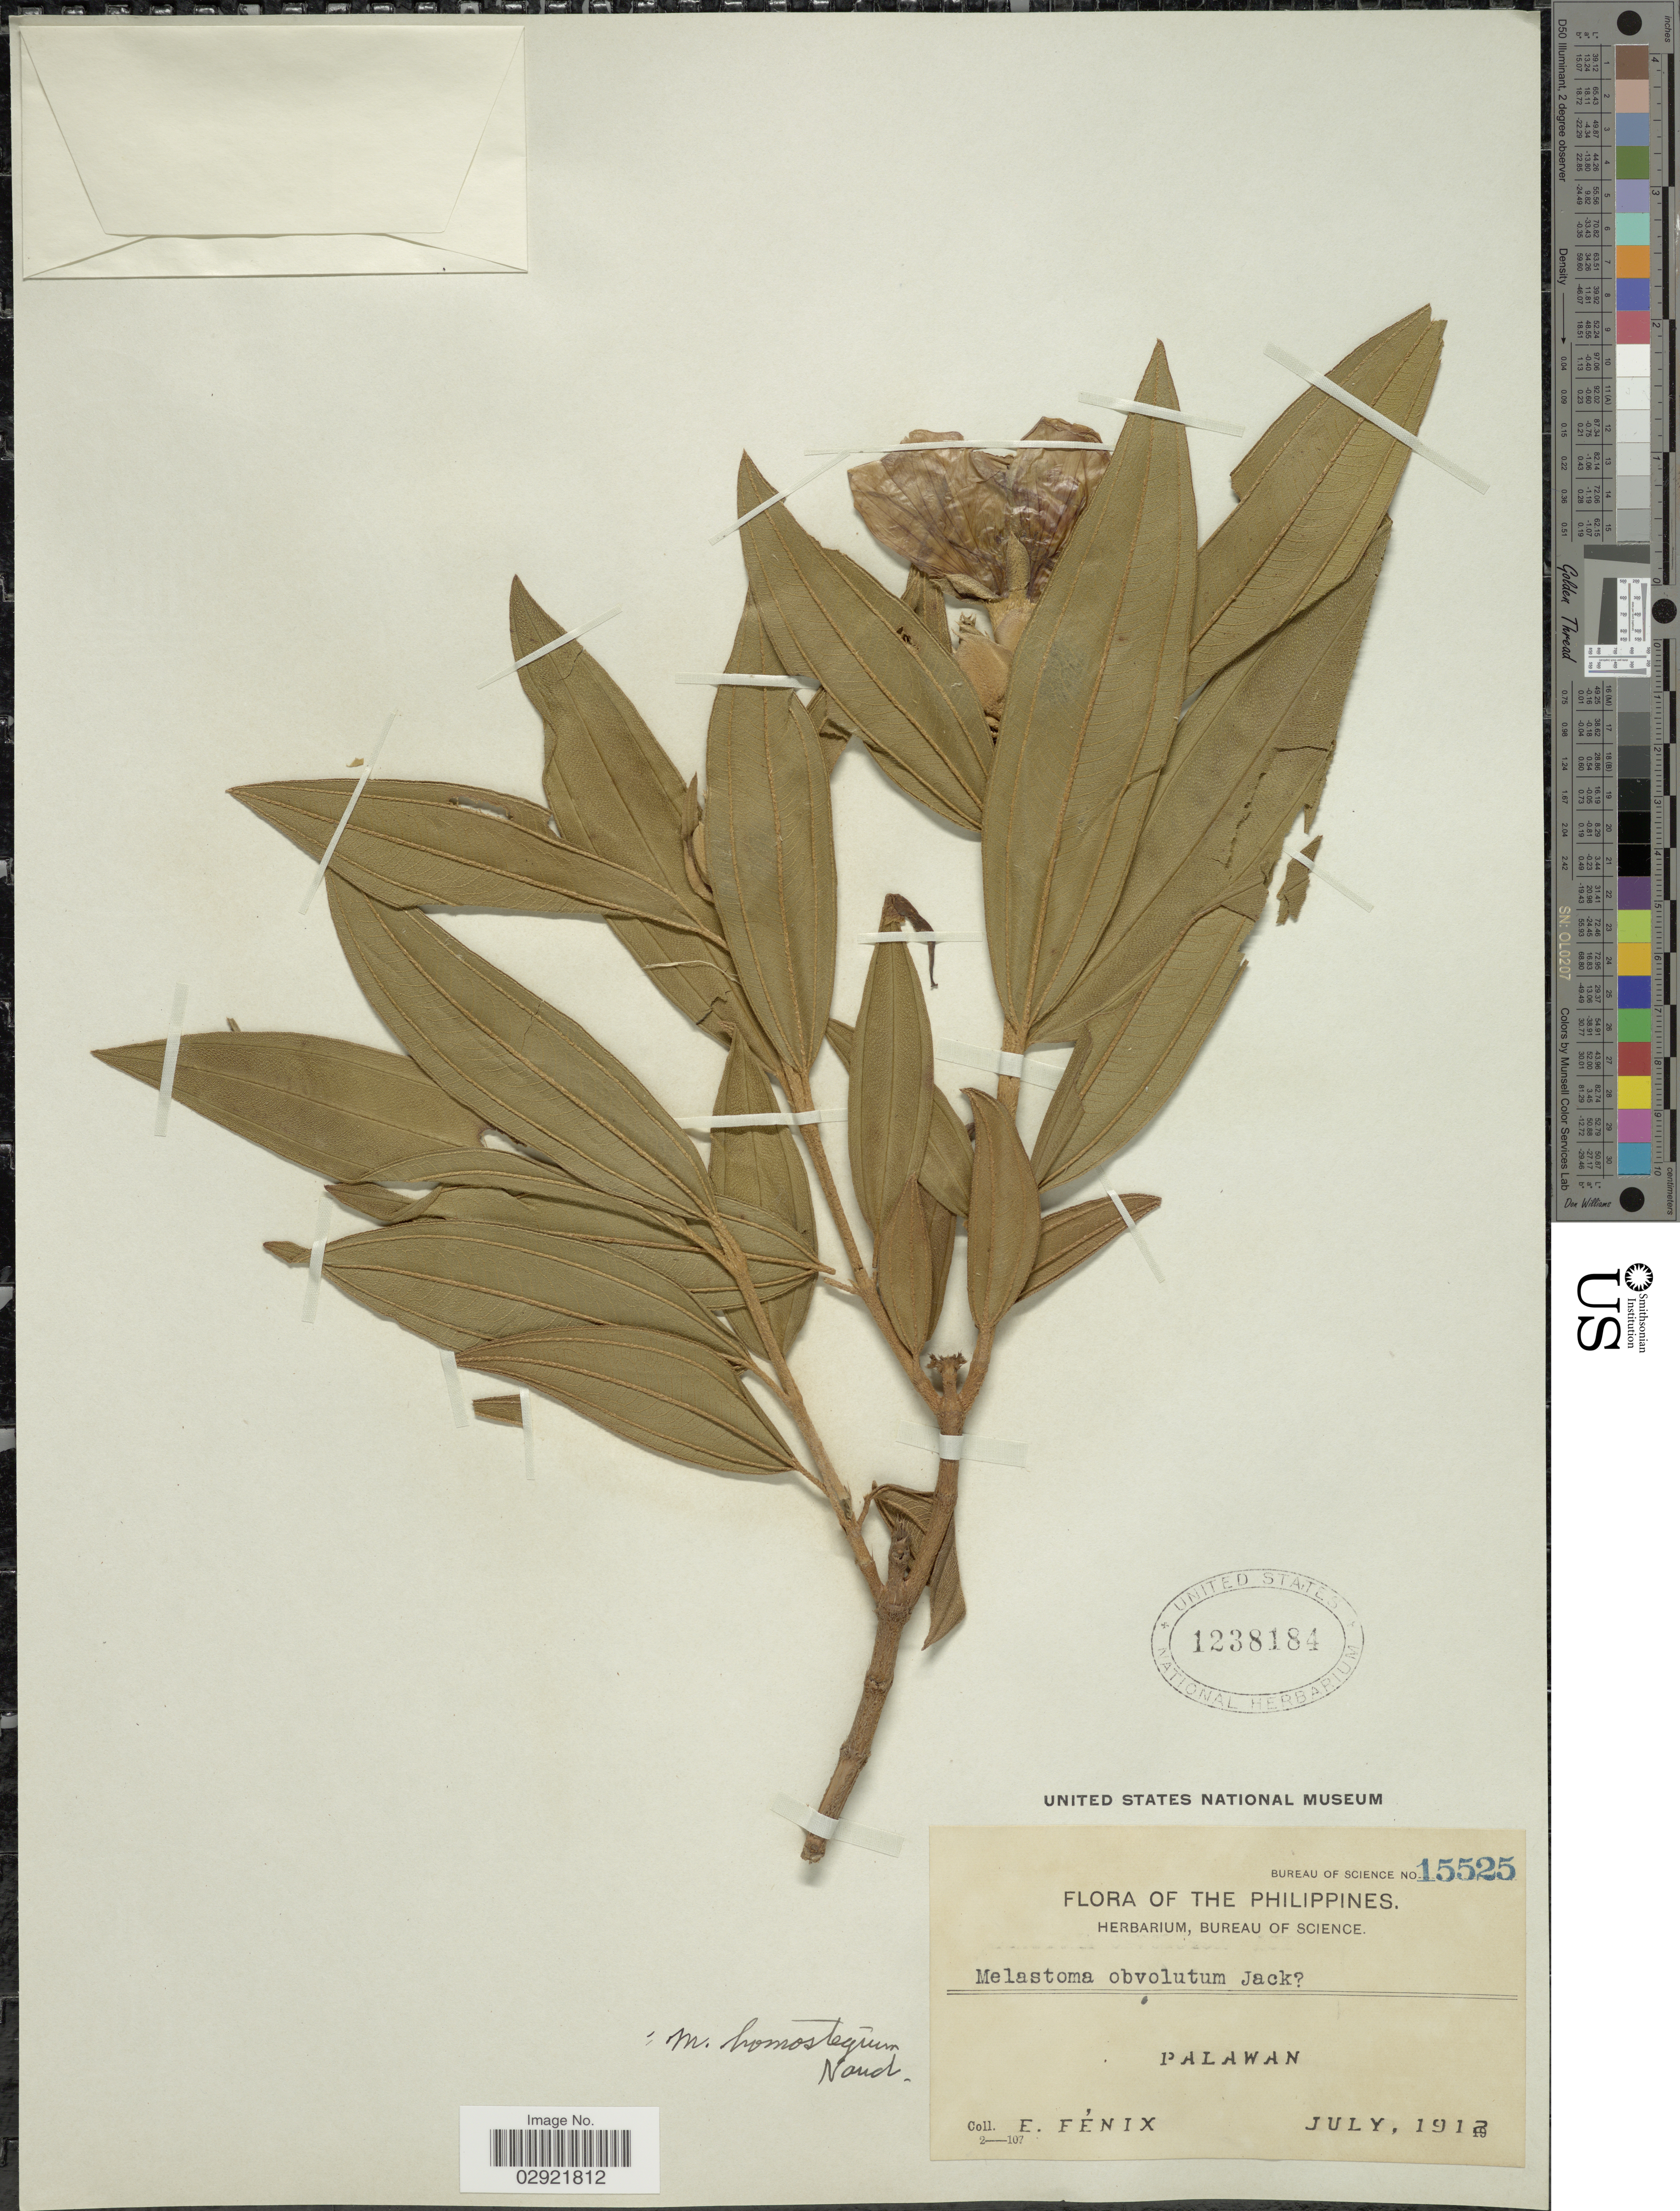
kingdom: Plantae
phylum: Tracheophyta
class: Magnoliopsida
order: Myrtales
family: Melastomataceae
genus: Melastoma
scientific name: Melastoma malabathricum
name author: L.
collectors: E. Fénix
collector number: Bureau of Science 15525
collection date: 1912-07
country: Philippines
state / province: Mimaropa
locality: Palawan.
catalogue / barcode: US 1238184